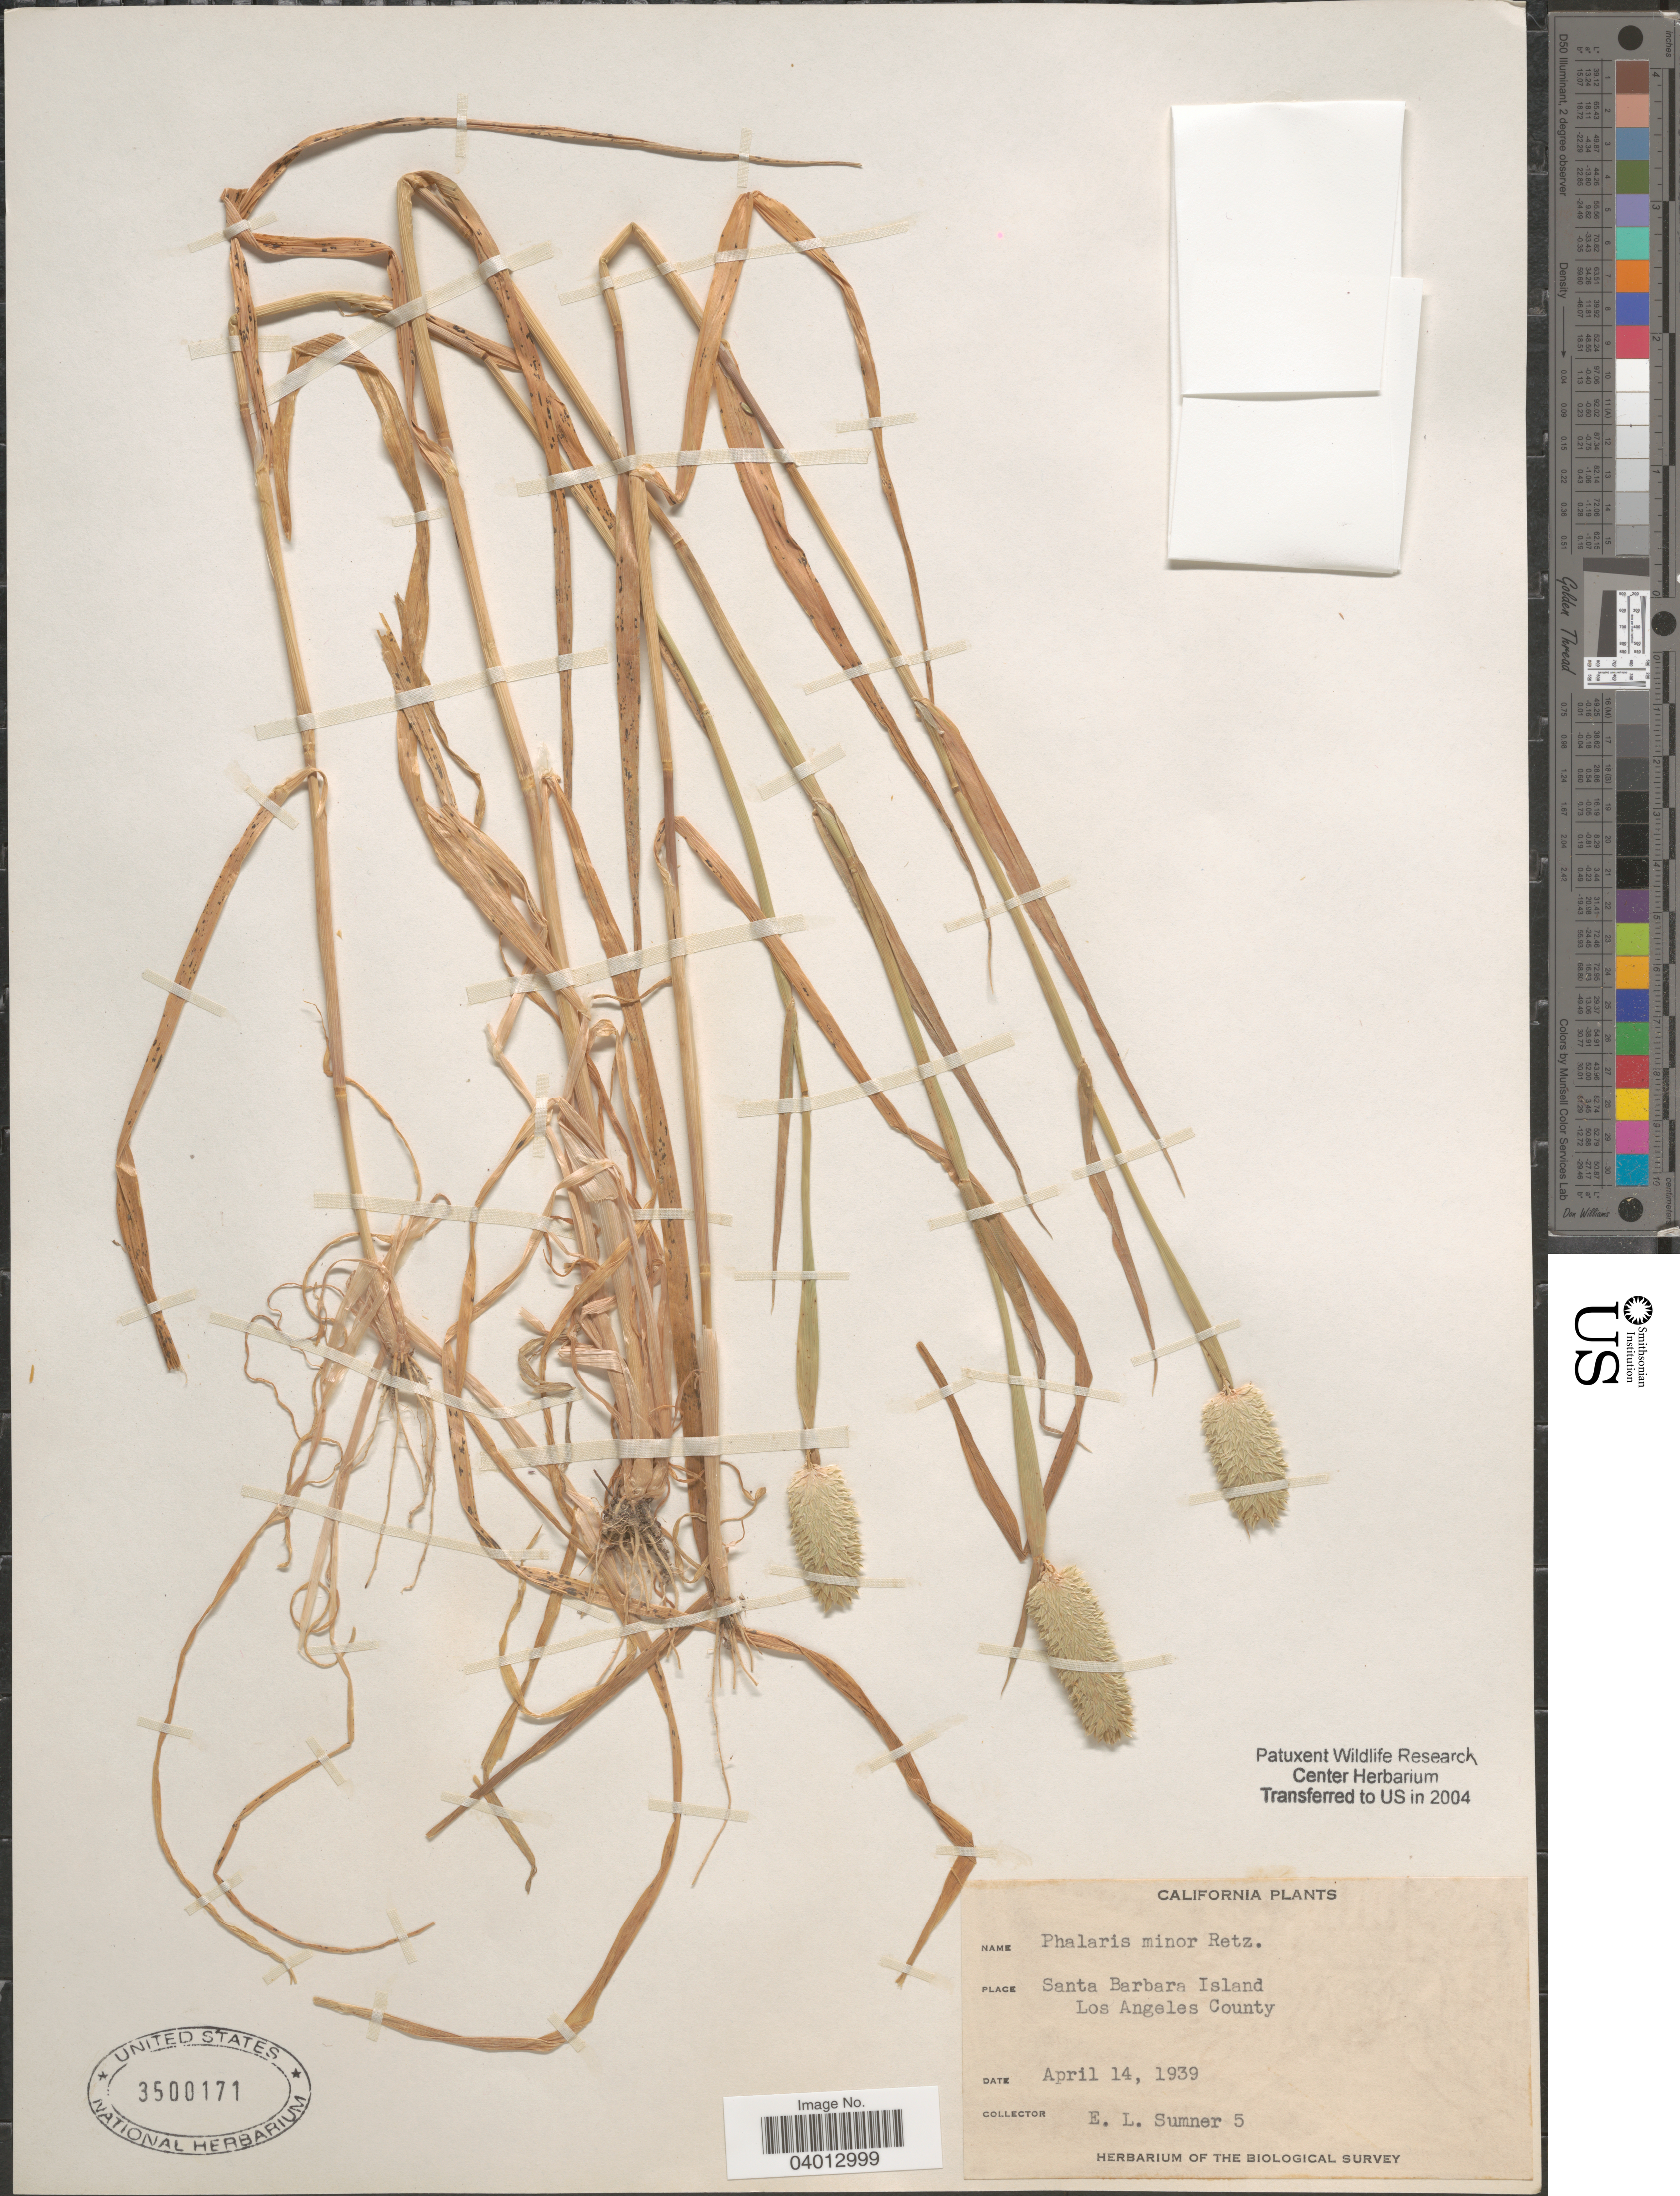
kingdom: Plantae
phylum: Tracheophyta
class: Liliopsida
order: Poales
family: Poaceae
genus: Phalaris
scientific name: Phalaris minor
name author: Retz.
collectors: E. Sumner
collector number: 5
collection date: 1939-04-14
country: United States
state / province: California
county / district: Los Angeles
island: Santa Barbara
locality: Santa Barbara Island. Los Angels County.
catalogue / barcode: US 3500171